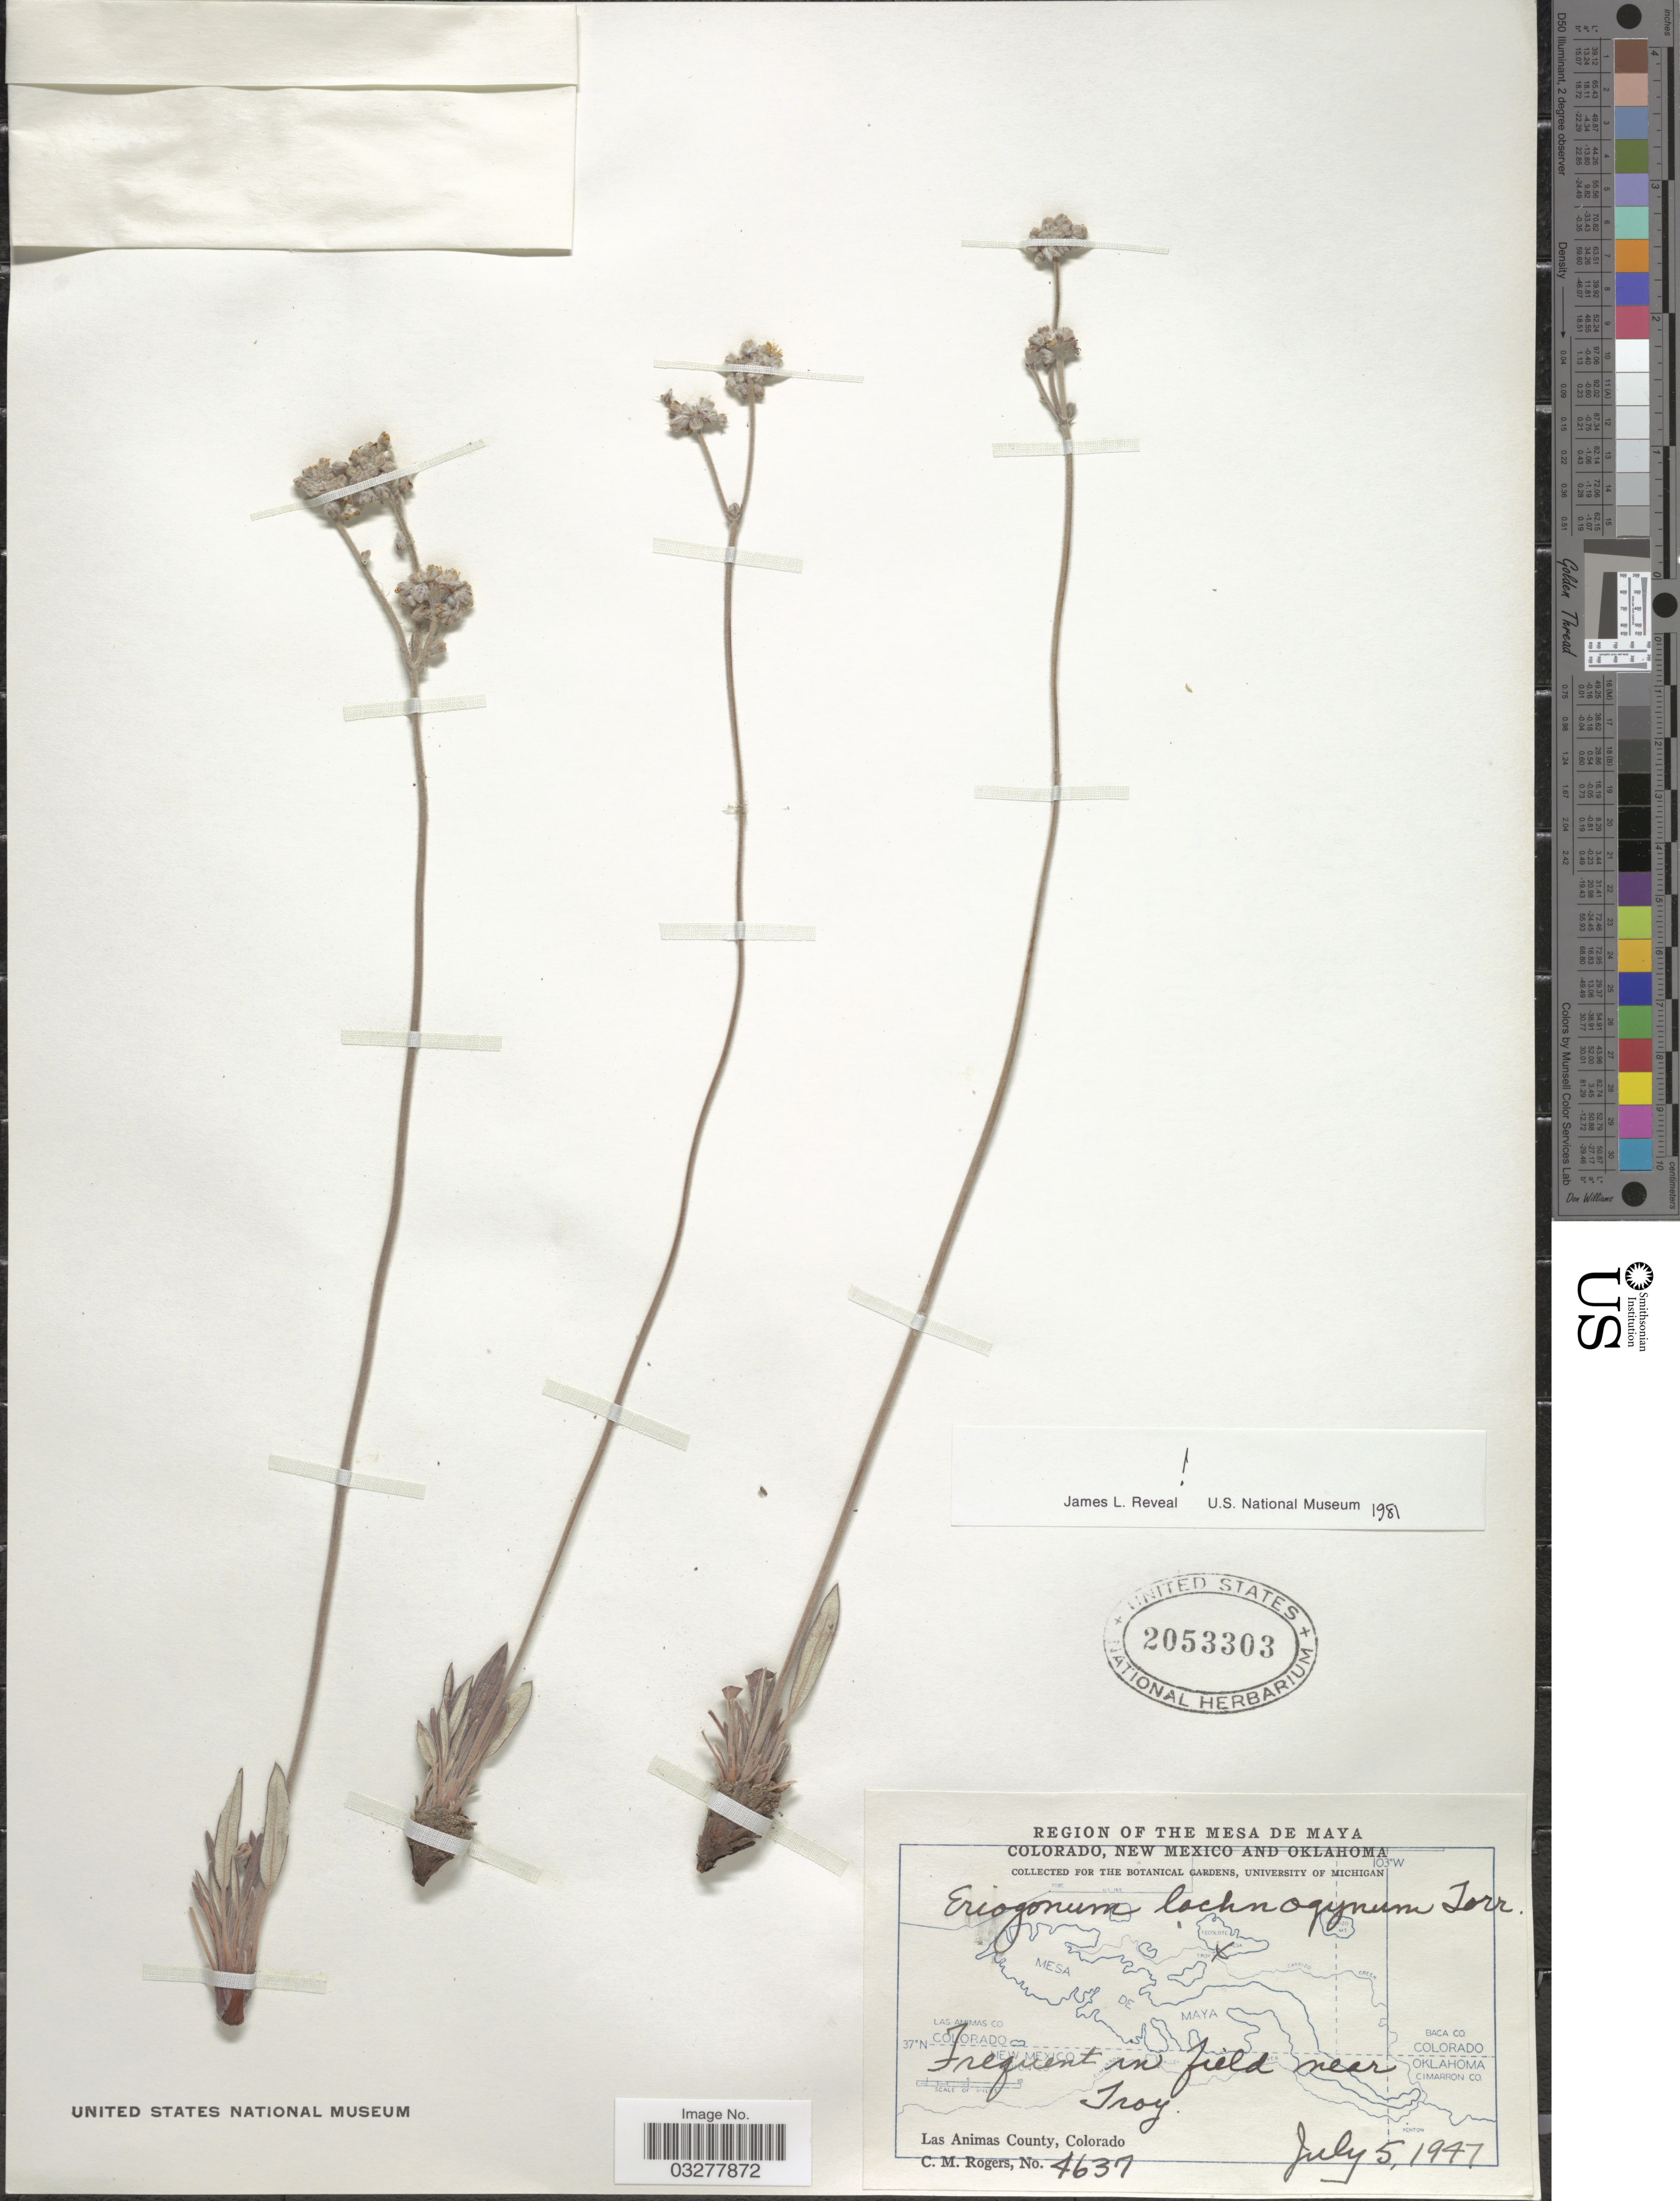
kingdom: Plantae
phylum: Tracheophyta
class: Magnoliopsida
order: Caryophyllales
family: Polygonaceae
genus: Eriogonum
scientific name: Eriogonum lachnogynum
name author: Torr. ex Benth.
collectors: C. M. Rogers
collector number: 4637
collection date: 1947-07-05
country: United States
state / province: Colorado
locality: Region of The Mesa de Maya. Near Troy. Las Animas County.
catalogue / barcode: US 2053303